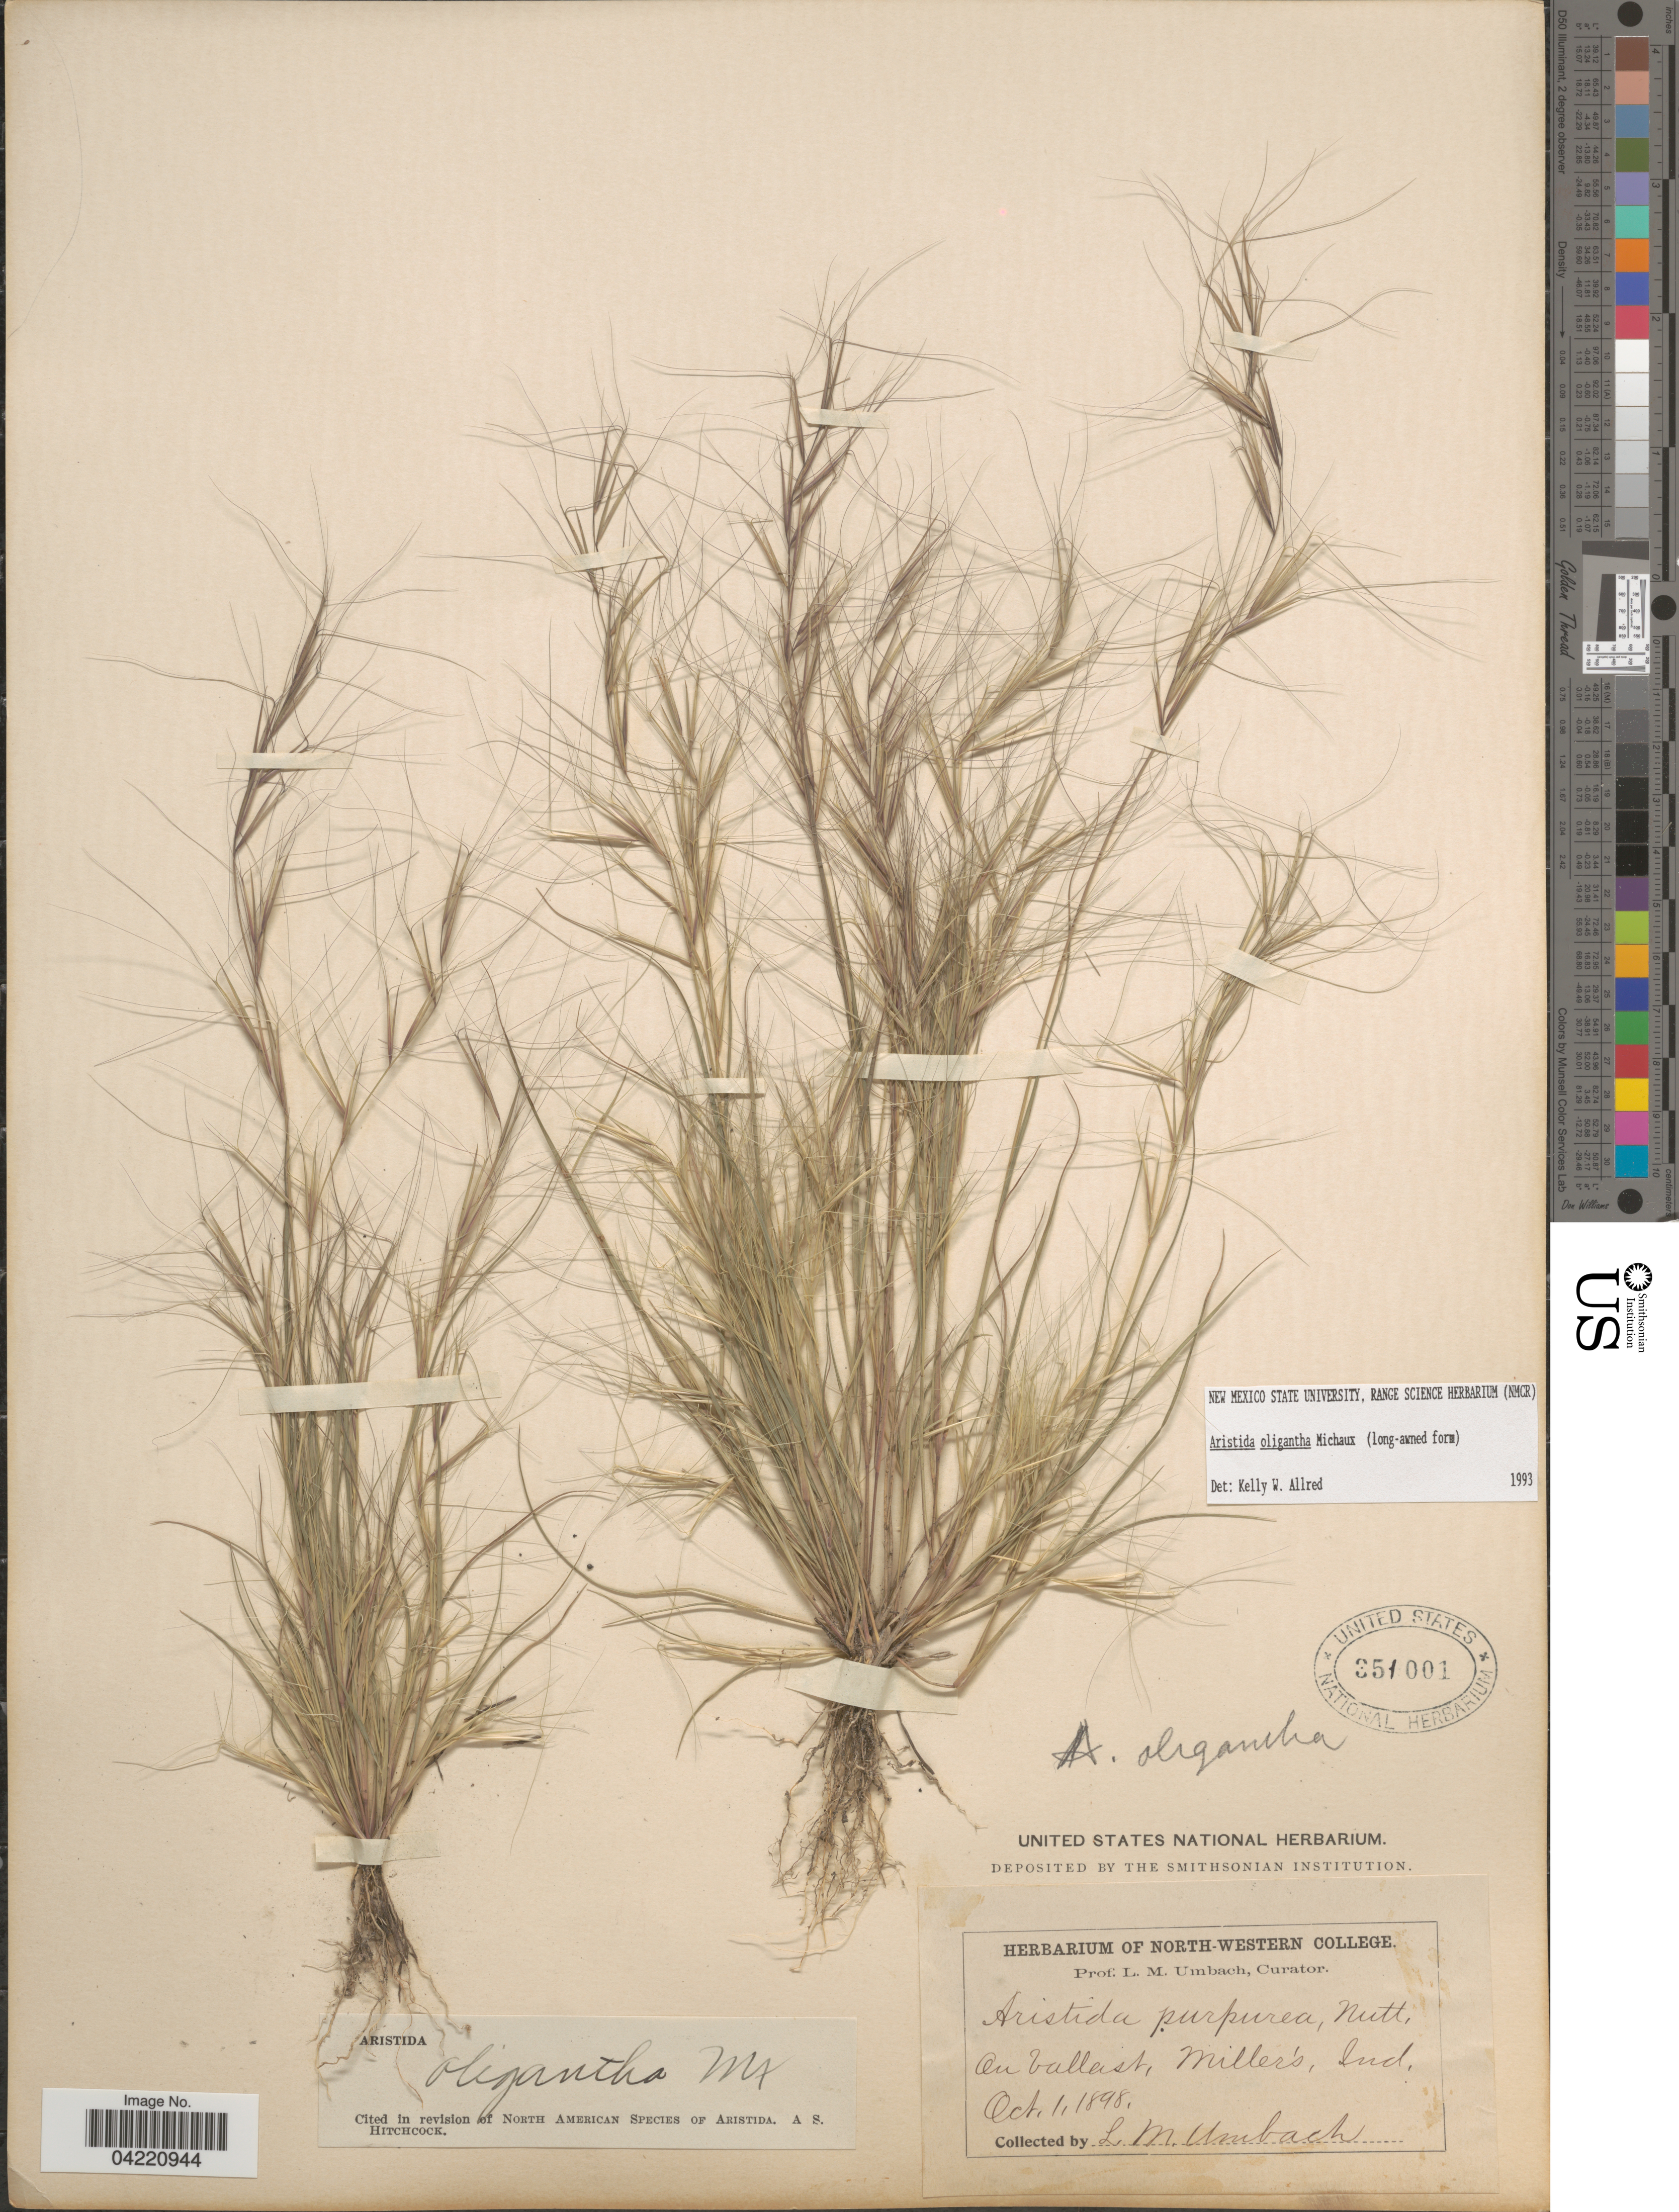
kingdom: Plantae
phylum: Tracheophyta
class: Liliopsida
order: Poales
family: Poaceae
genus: Aristida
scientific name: Aristida oligantha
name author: Michx.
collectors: L. M. Umbach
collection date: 1898-10-01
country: United States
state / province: Indiana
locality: On ballast, Miller's.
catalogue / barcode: US 351001